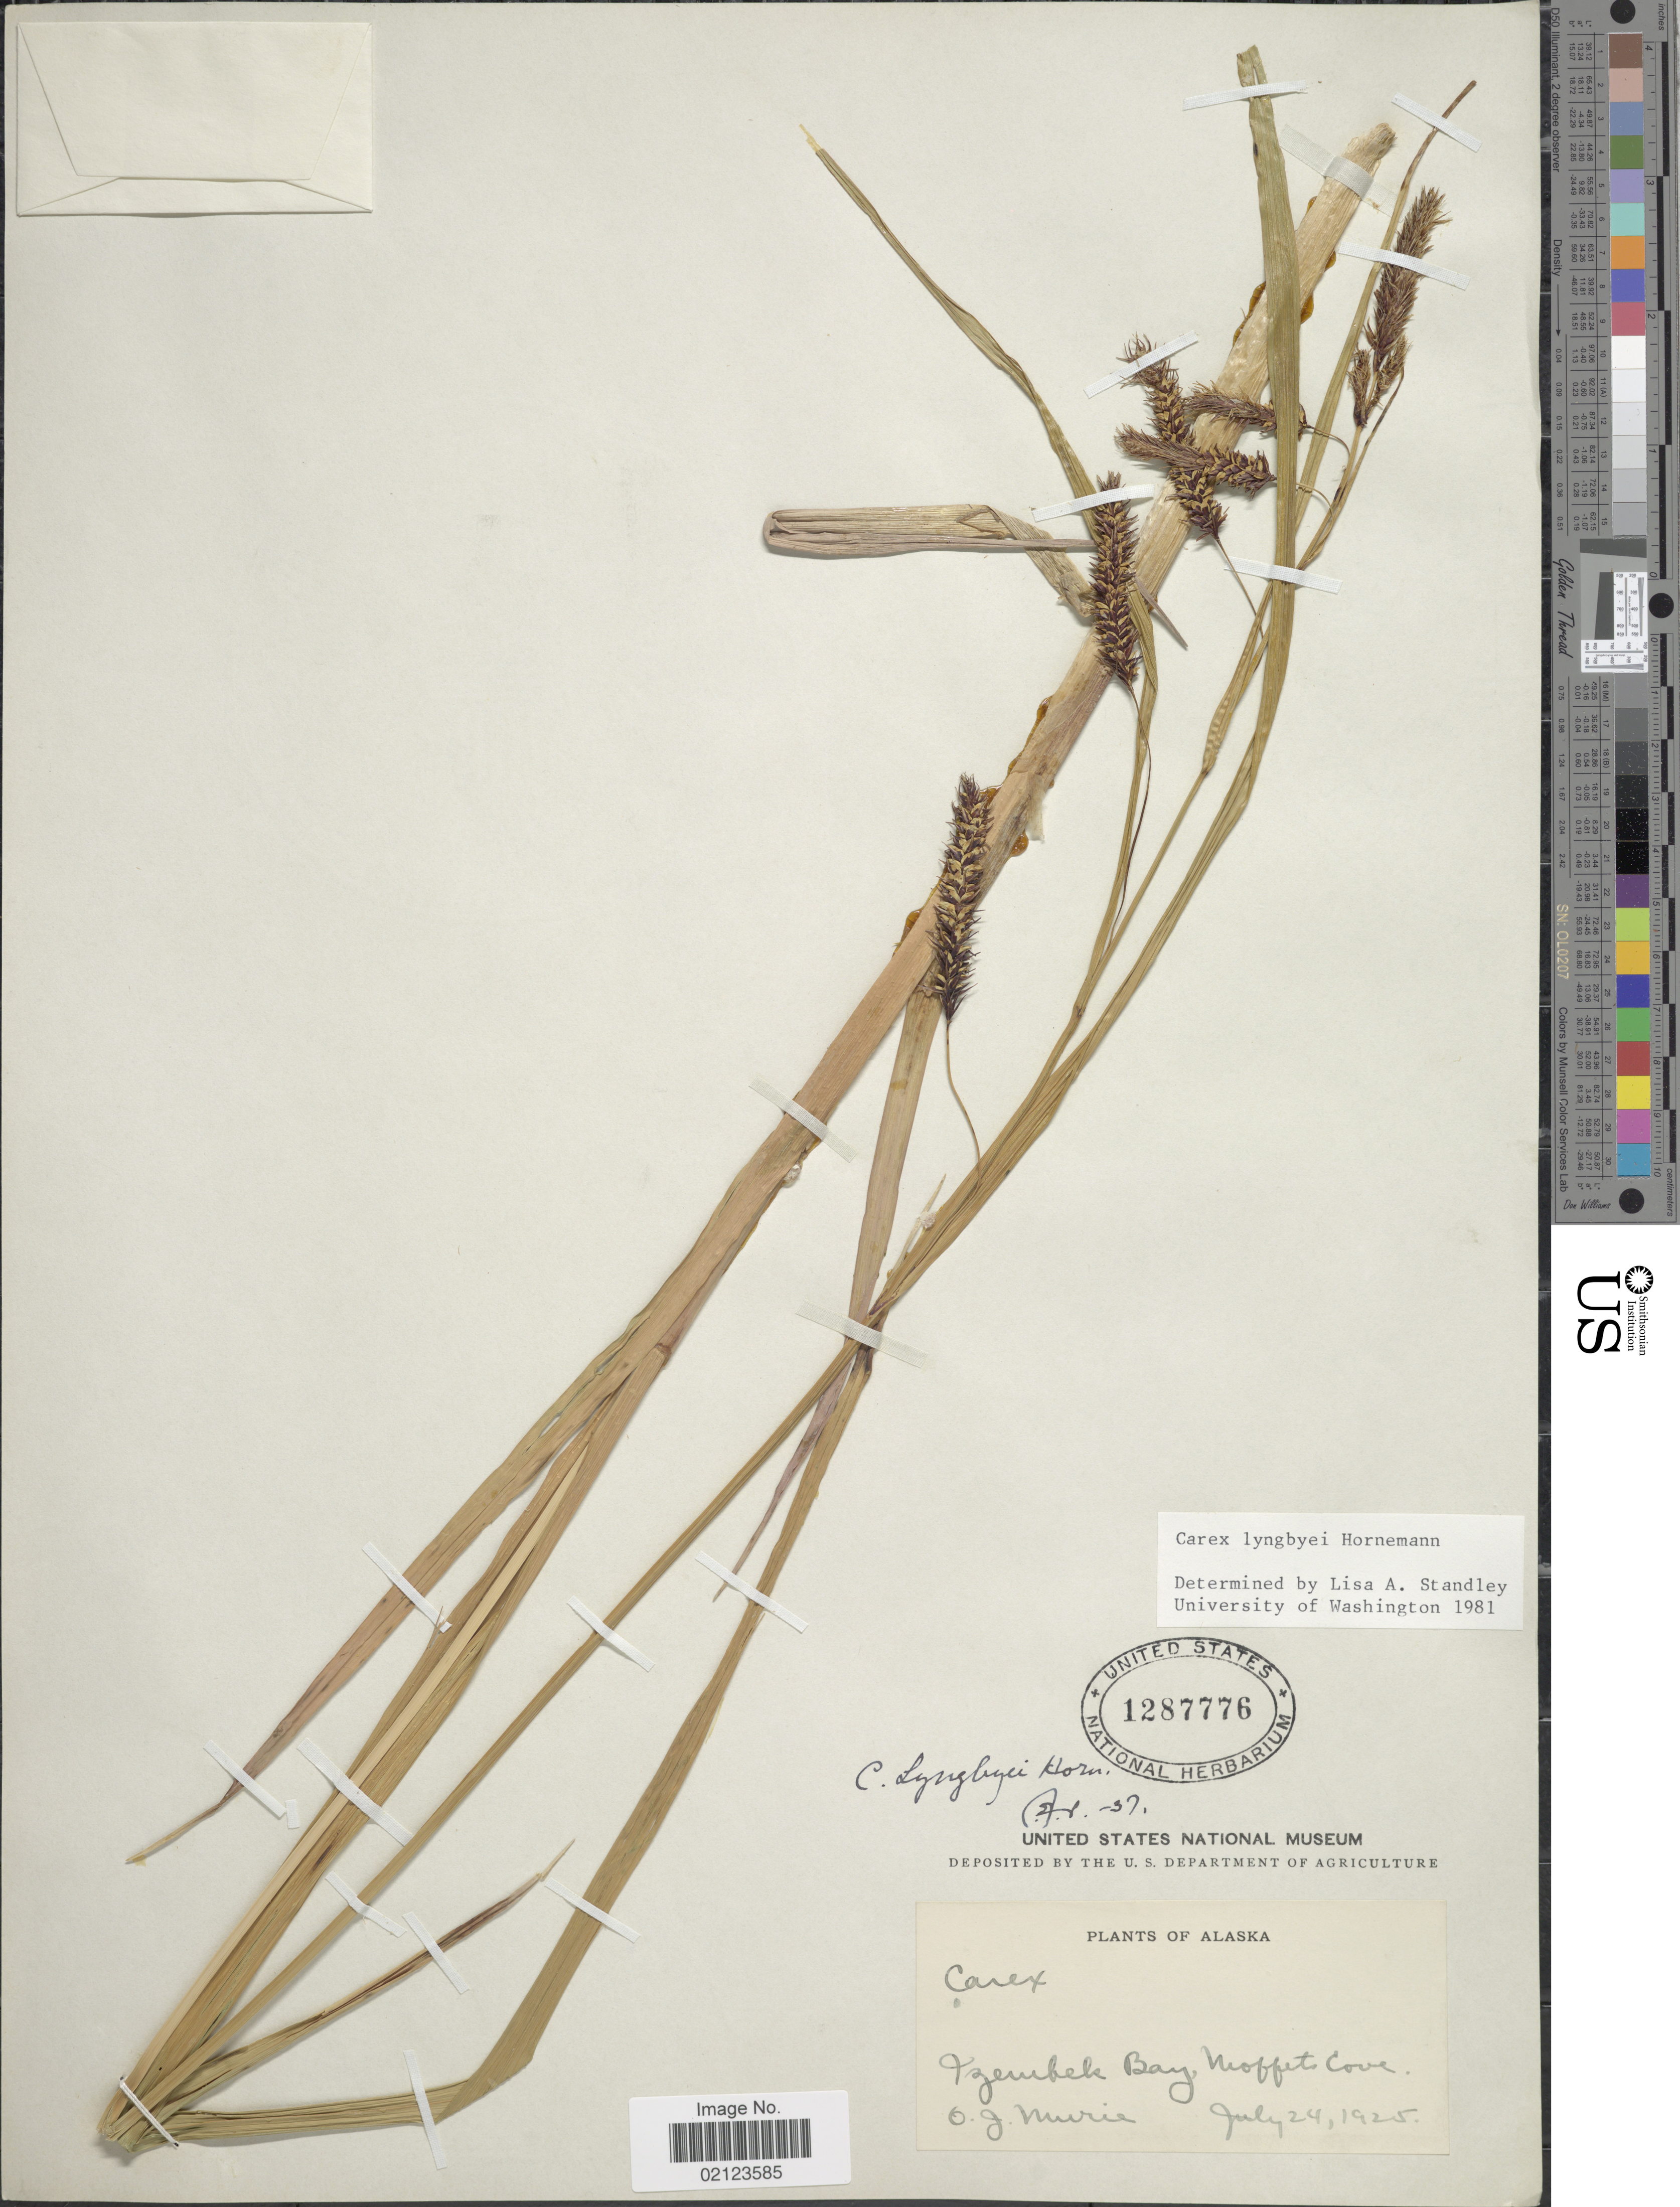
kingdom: Plantae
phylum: Tracheophyta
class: Liliopsida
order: Poales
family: Cyperaceae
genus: Carex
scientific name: Carex lyngbyei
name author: Hornem.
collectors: O. Murie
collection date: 1925-07-24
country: United States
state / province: Alaska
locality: Tzembek Bay, Moffets Cove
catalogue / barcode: US 1287776